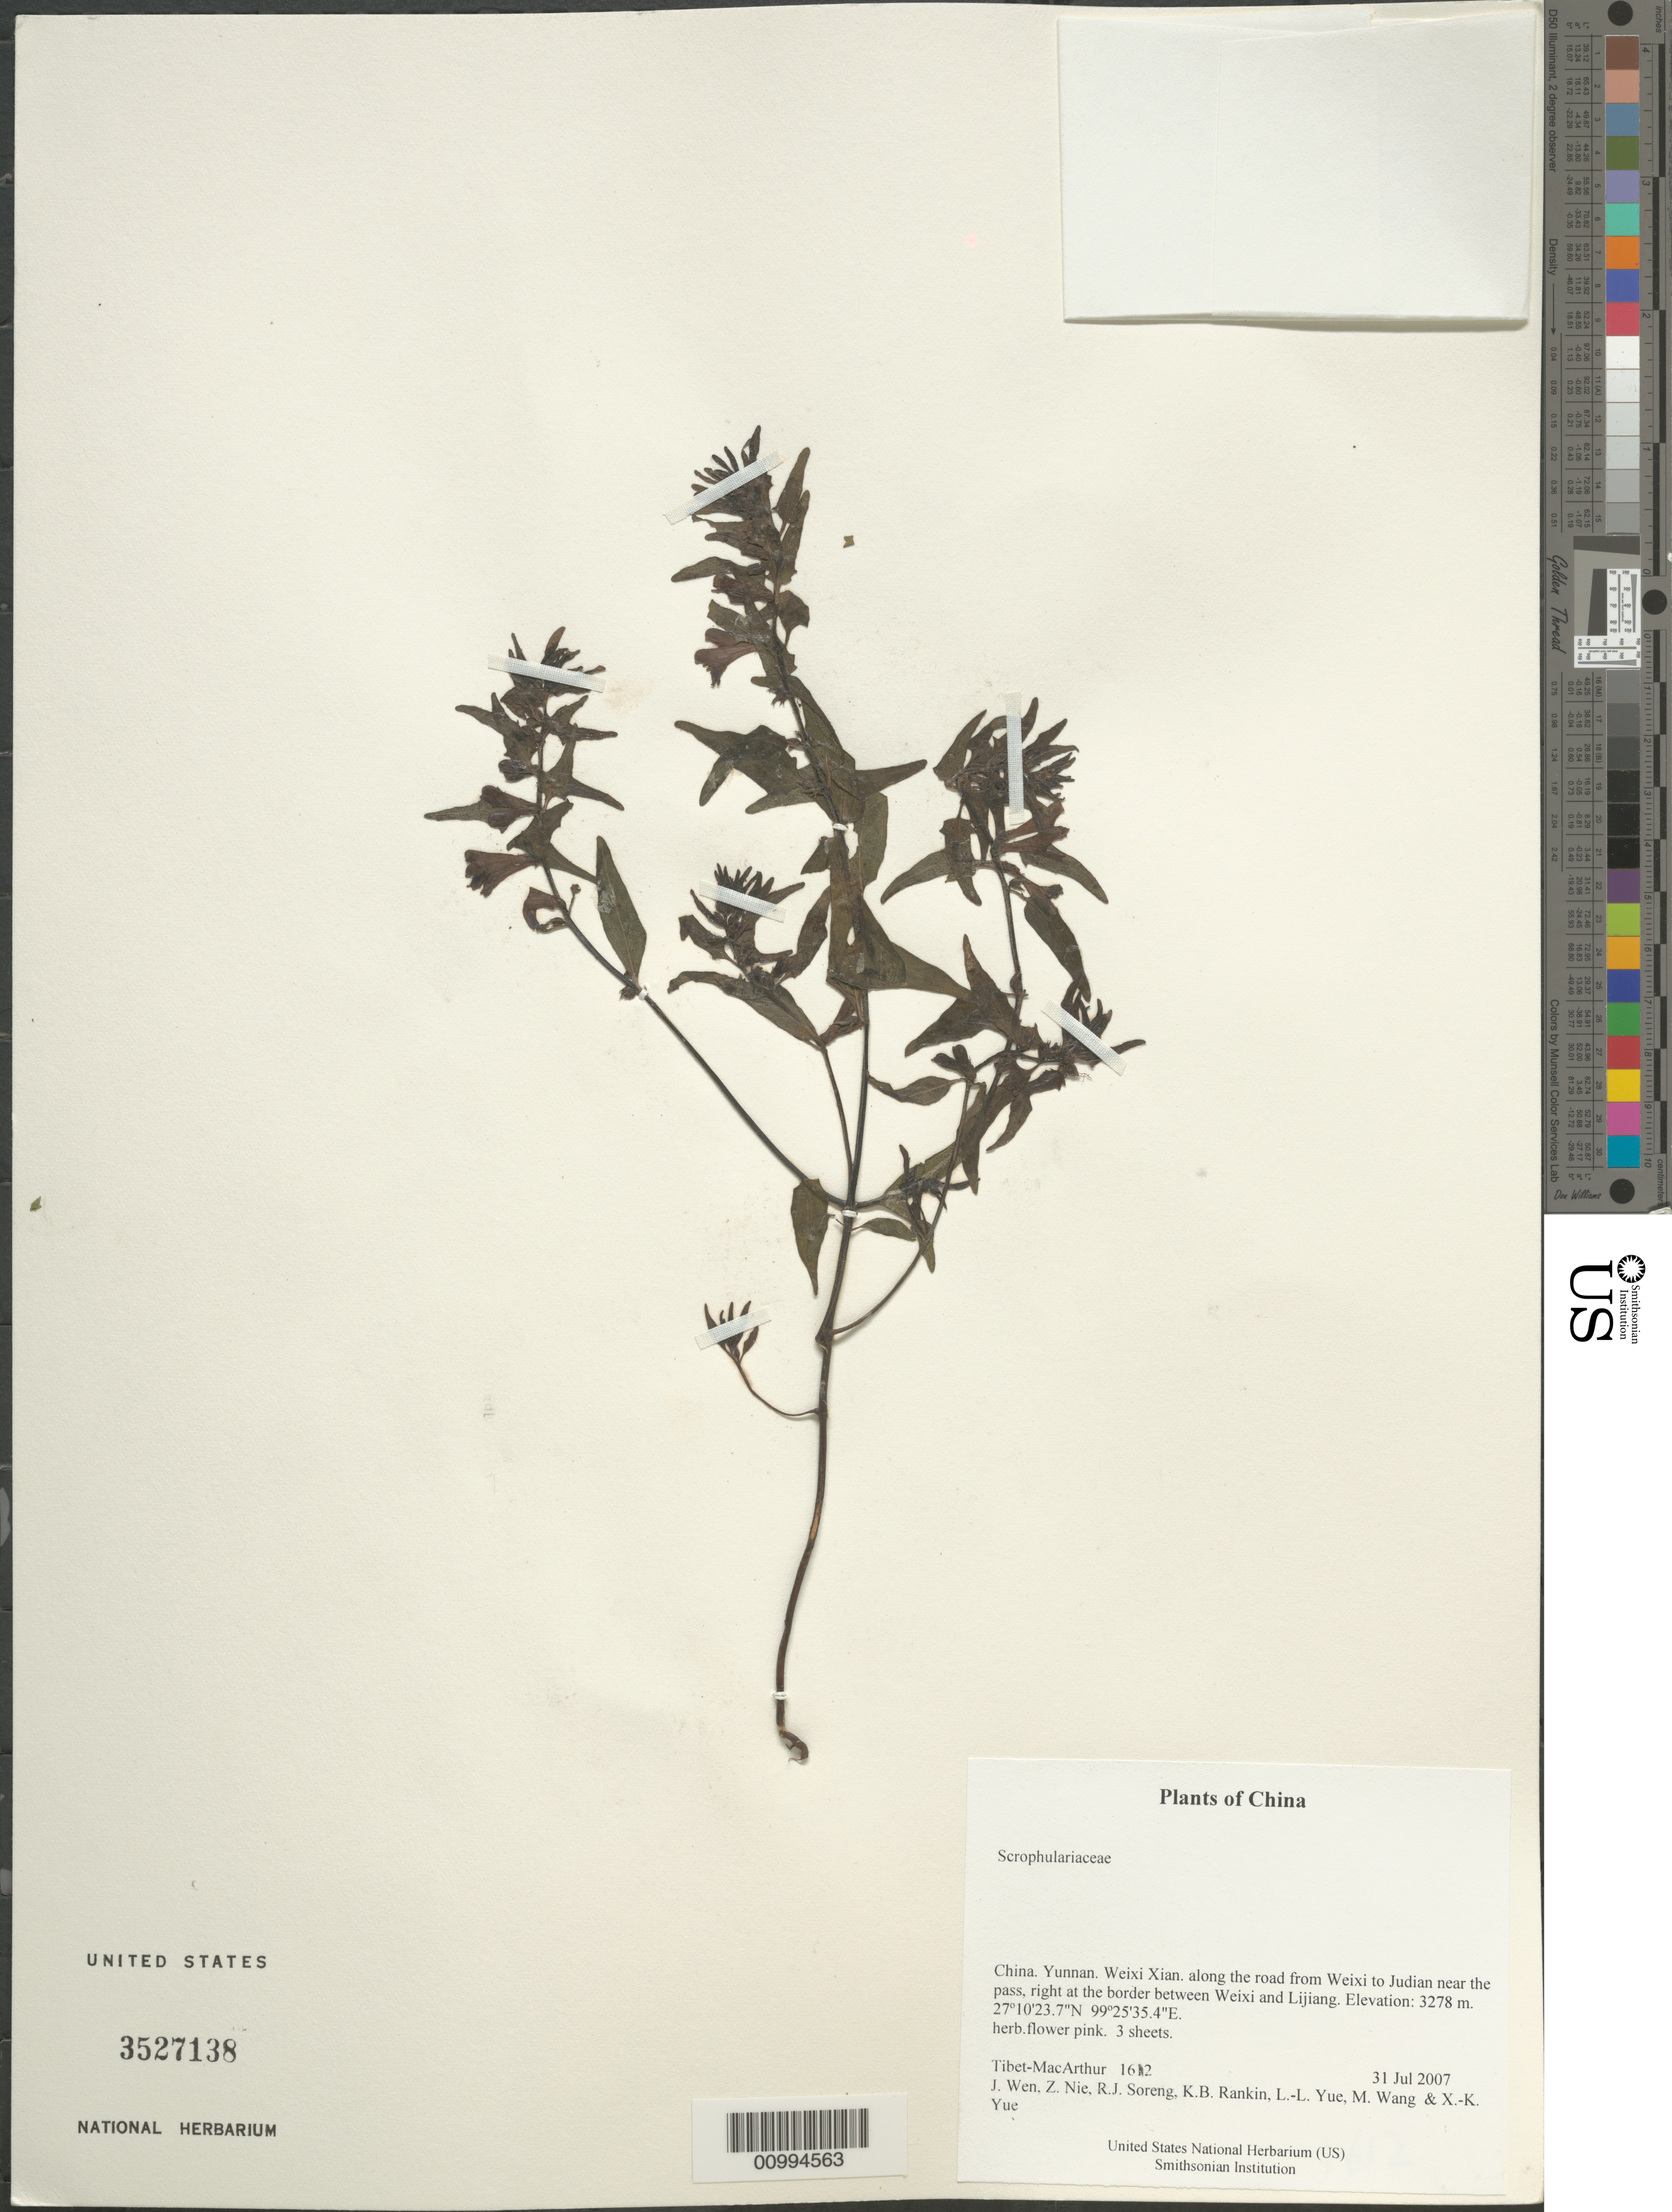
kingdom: Plantae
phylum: Tracheophyta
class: Magnoliopsida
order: Lamiales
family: Scrophulariaceae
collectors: Tibet-MacArthur, J. Wen, Z. Nie, R. J. Soreng, K. Rankin, L. Yue, M. Wang & X. Yue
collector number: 1612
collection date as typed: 31 Jul 2007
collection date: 2007-07-31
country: China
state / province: Yunnan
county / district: Weixi Xian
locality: along the road from Weixi to Judian near the pass, right at the border between Weixi and Lijiang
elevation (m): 3278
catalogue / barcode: US 3527138